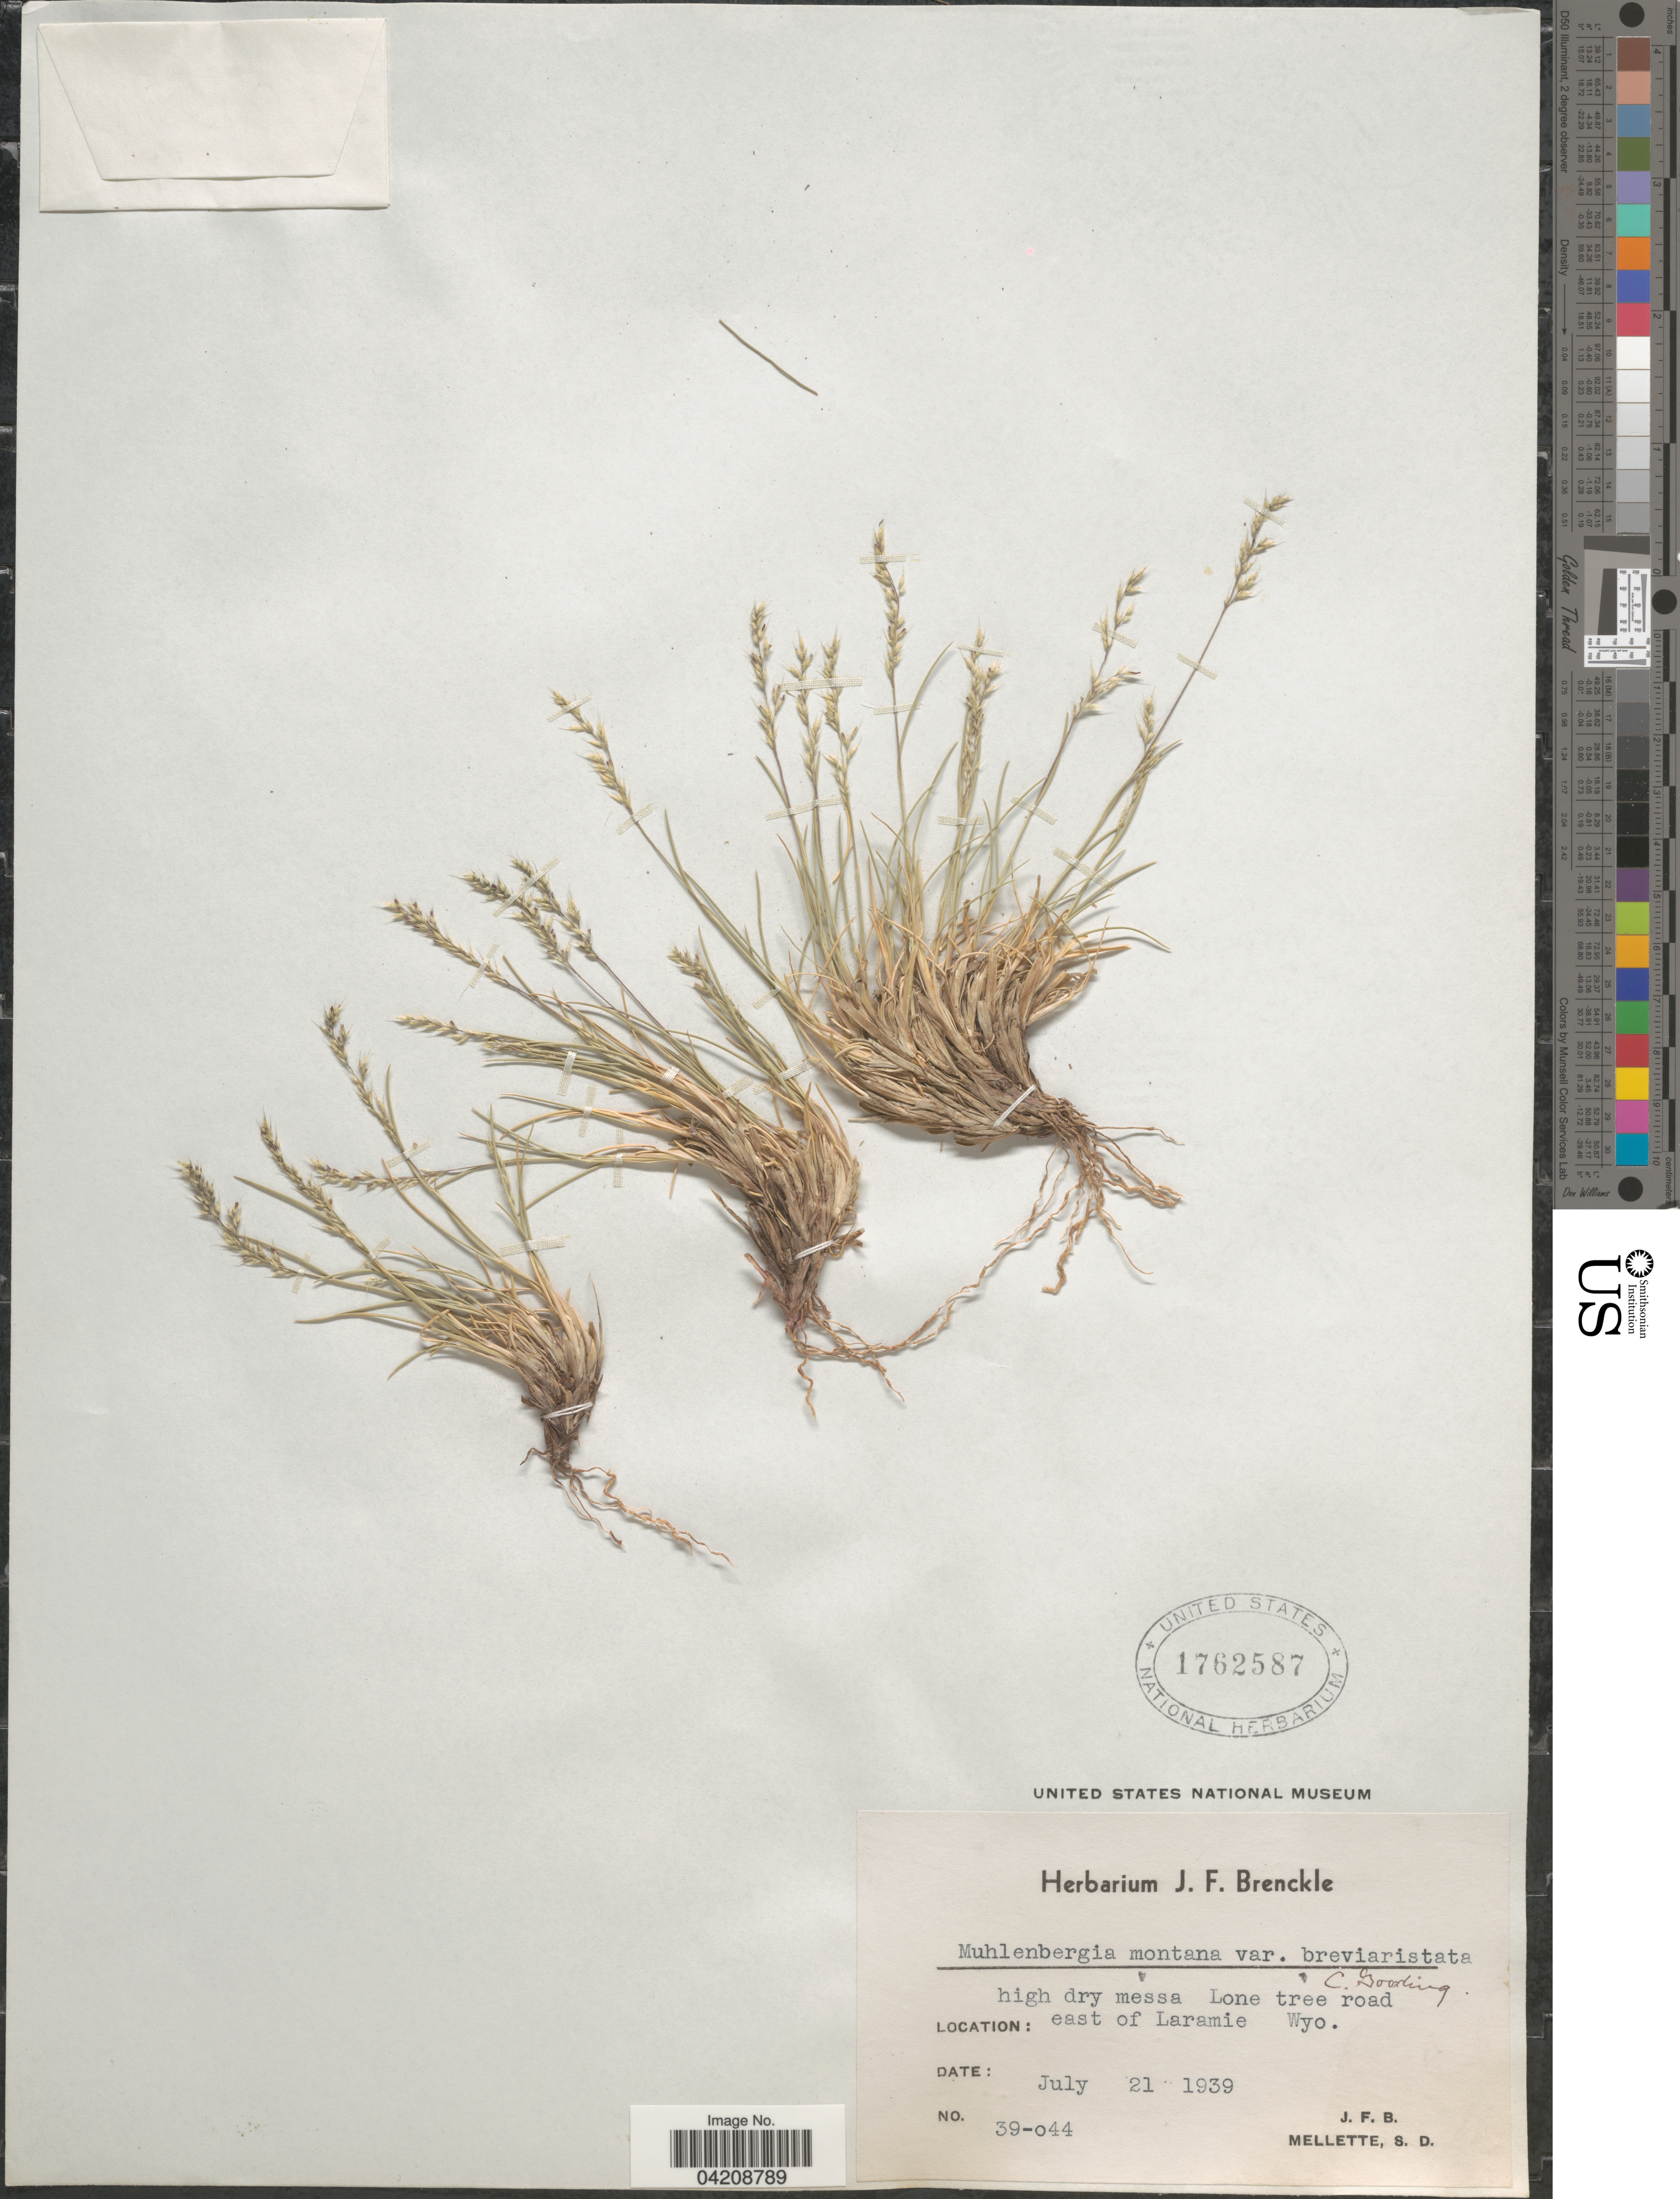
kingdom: Plantae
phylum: Tracheophyta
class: Liliopsida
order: Poales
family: Poaceae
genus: Muhlenbergia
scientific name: Muhlenbergia filiculmis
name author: Vasey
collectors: J. Brenckle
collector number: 39-o44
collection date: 1939-07-21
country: United States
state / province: Wyoming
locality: High dry messa Lone tree road east of Laramie.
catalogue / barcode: US 1762587